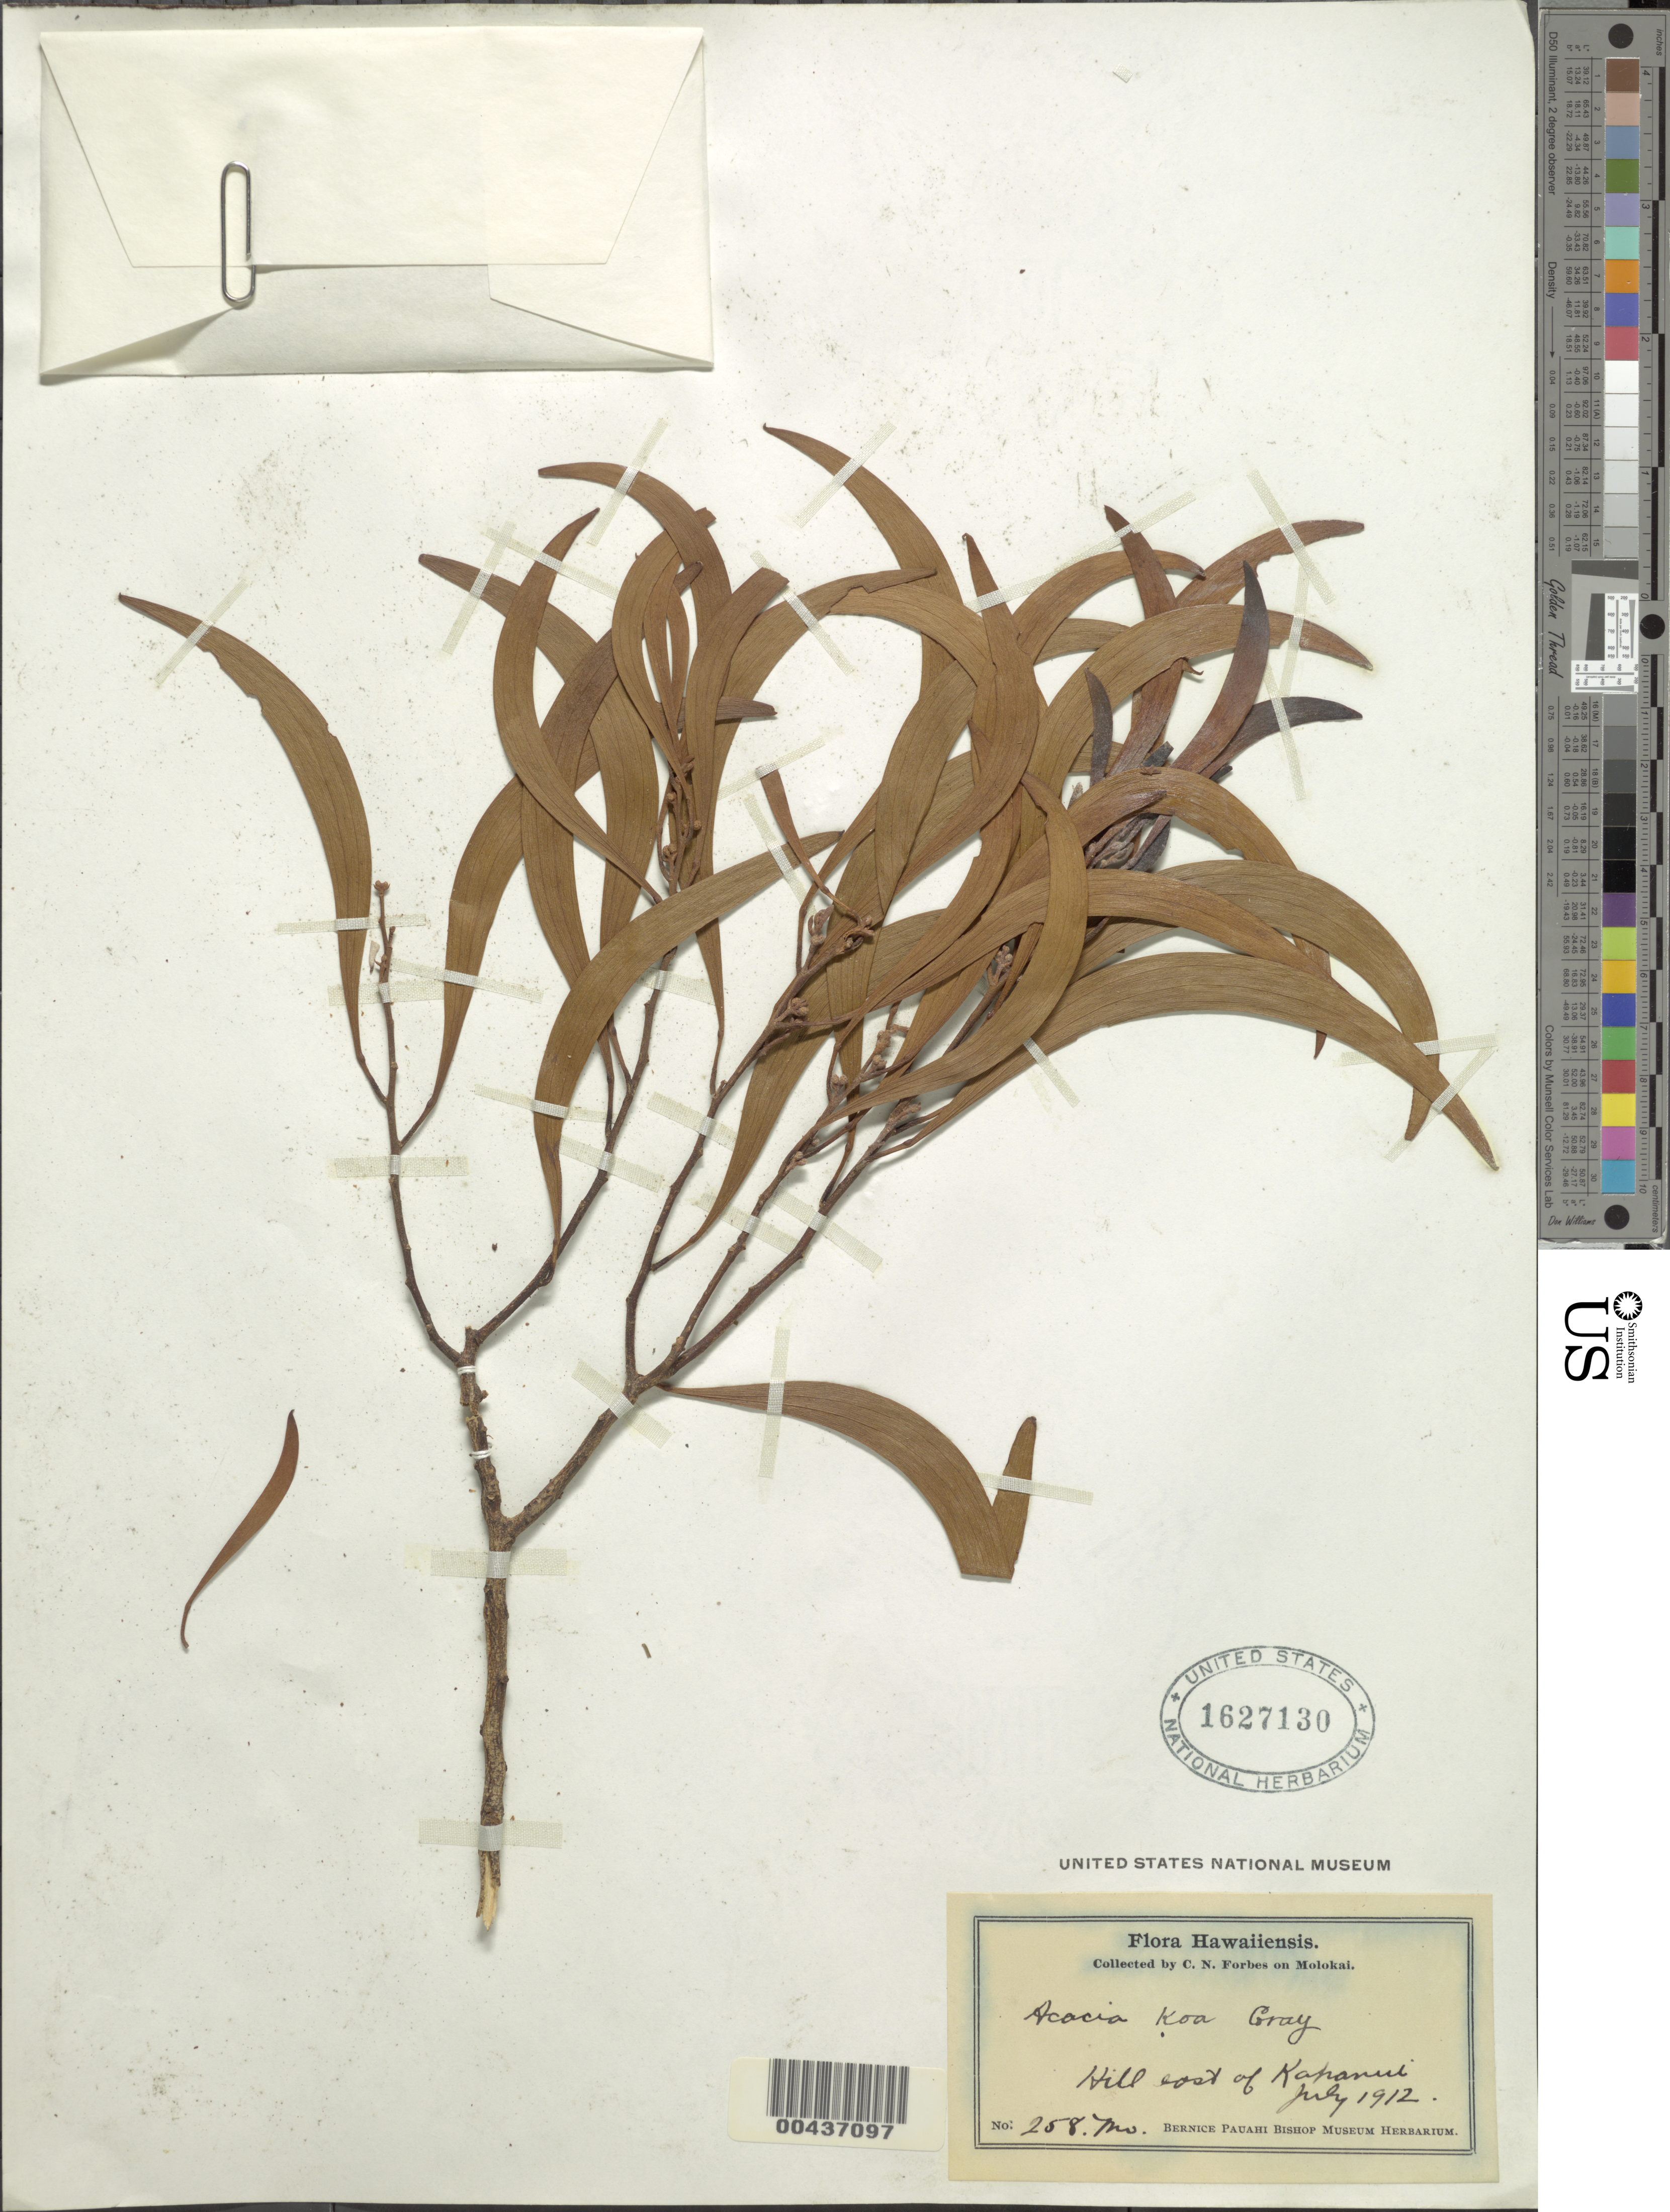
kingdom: Plantae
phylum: Tracheophyta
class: Magnoliopsida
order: Fabales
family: Fabaceae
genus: Acacia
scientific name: Acacia koa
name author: A. Gray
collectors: C. N. Forbes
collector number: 258.Mo.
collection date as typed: Jul 1912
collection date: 1912-07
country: United States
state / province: Hawaii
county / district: Maui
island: Moloka'i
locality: Hill east of Kahanui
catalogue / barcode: US 1627130